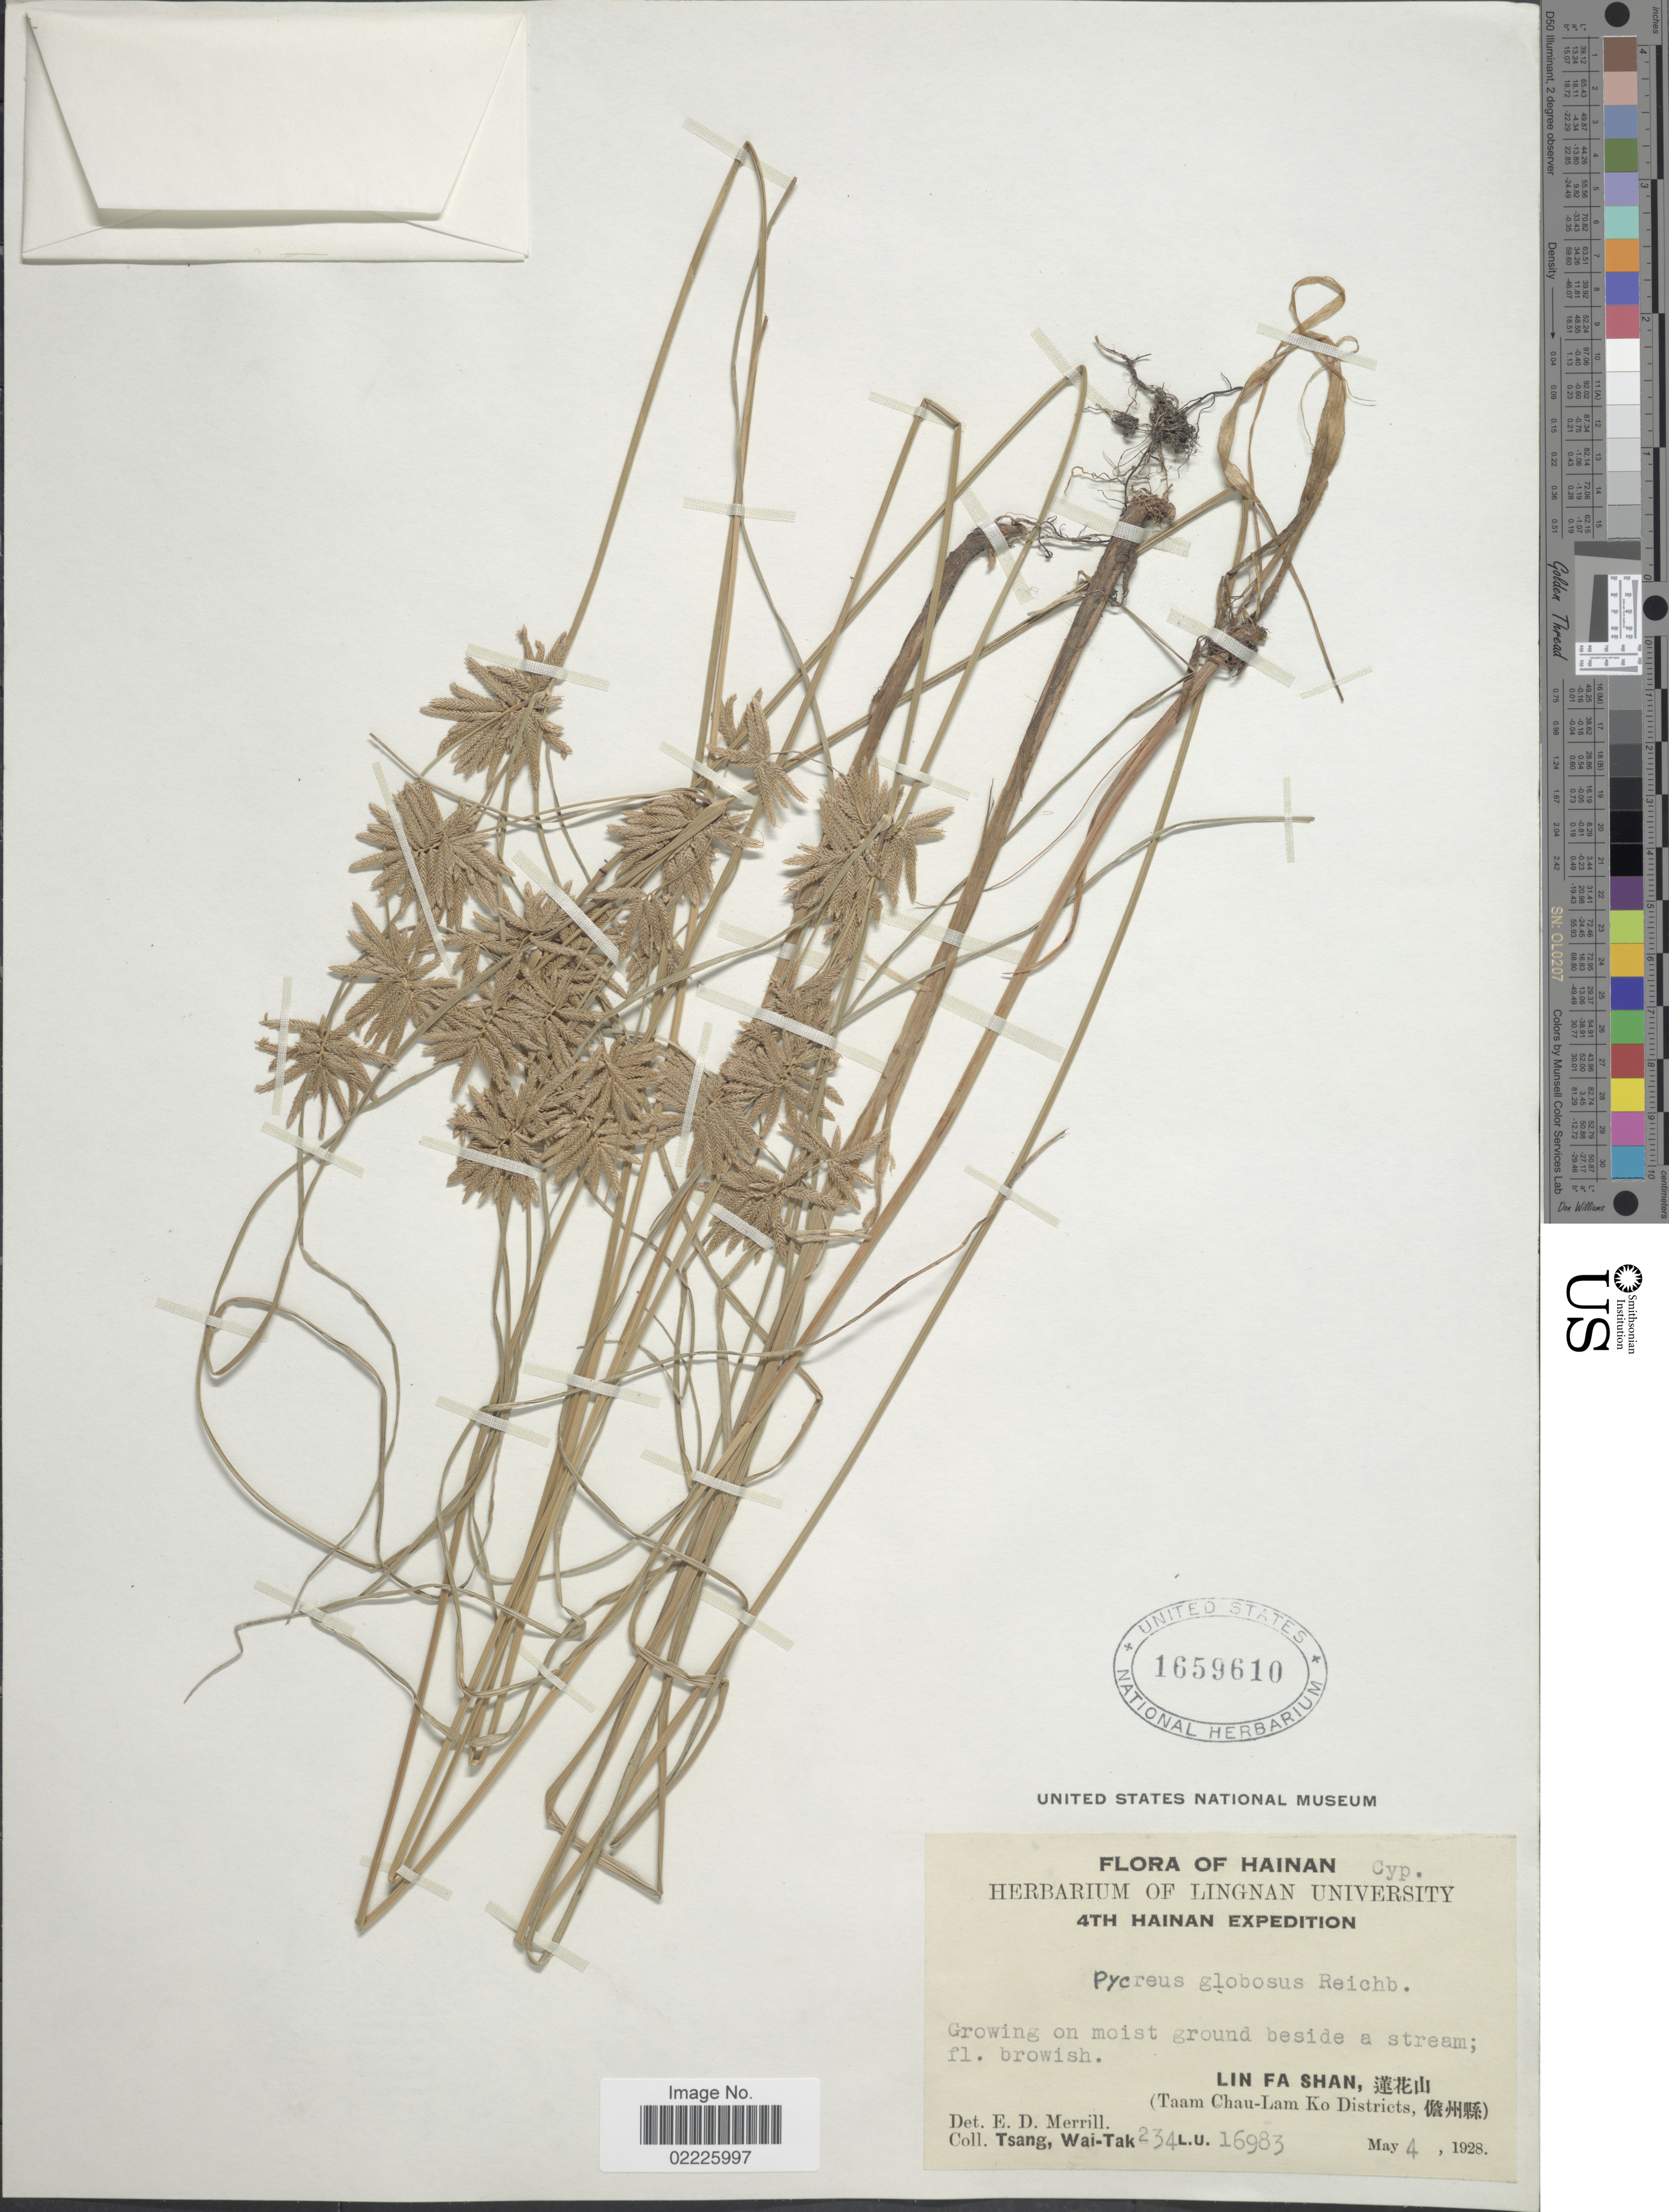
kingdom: Plantae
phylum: Tracheophyta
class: Liliopsida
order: Poales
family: Cyperaceae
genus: Cyperus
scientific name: Cyperus flavidus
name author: Retz.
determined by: Strong, Mark T., (BOT), Smithsonian Institution - National Museum of Natural History (UNITED STATES)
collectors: W. T. Tsang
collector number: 234/L.U.16983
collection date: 1928-05-04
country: China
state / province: Hainan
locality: Hainan, Lin Fa Shan, (Taam Chau-Lam Ko Districts)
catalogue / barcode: US 1659610